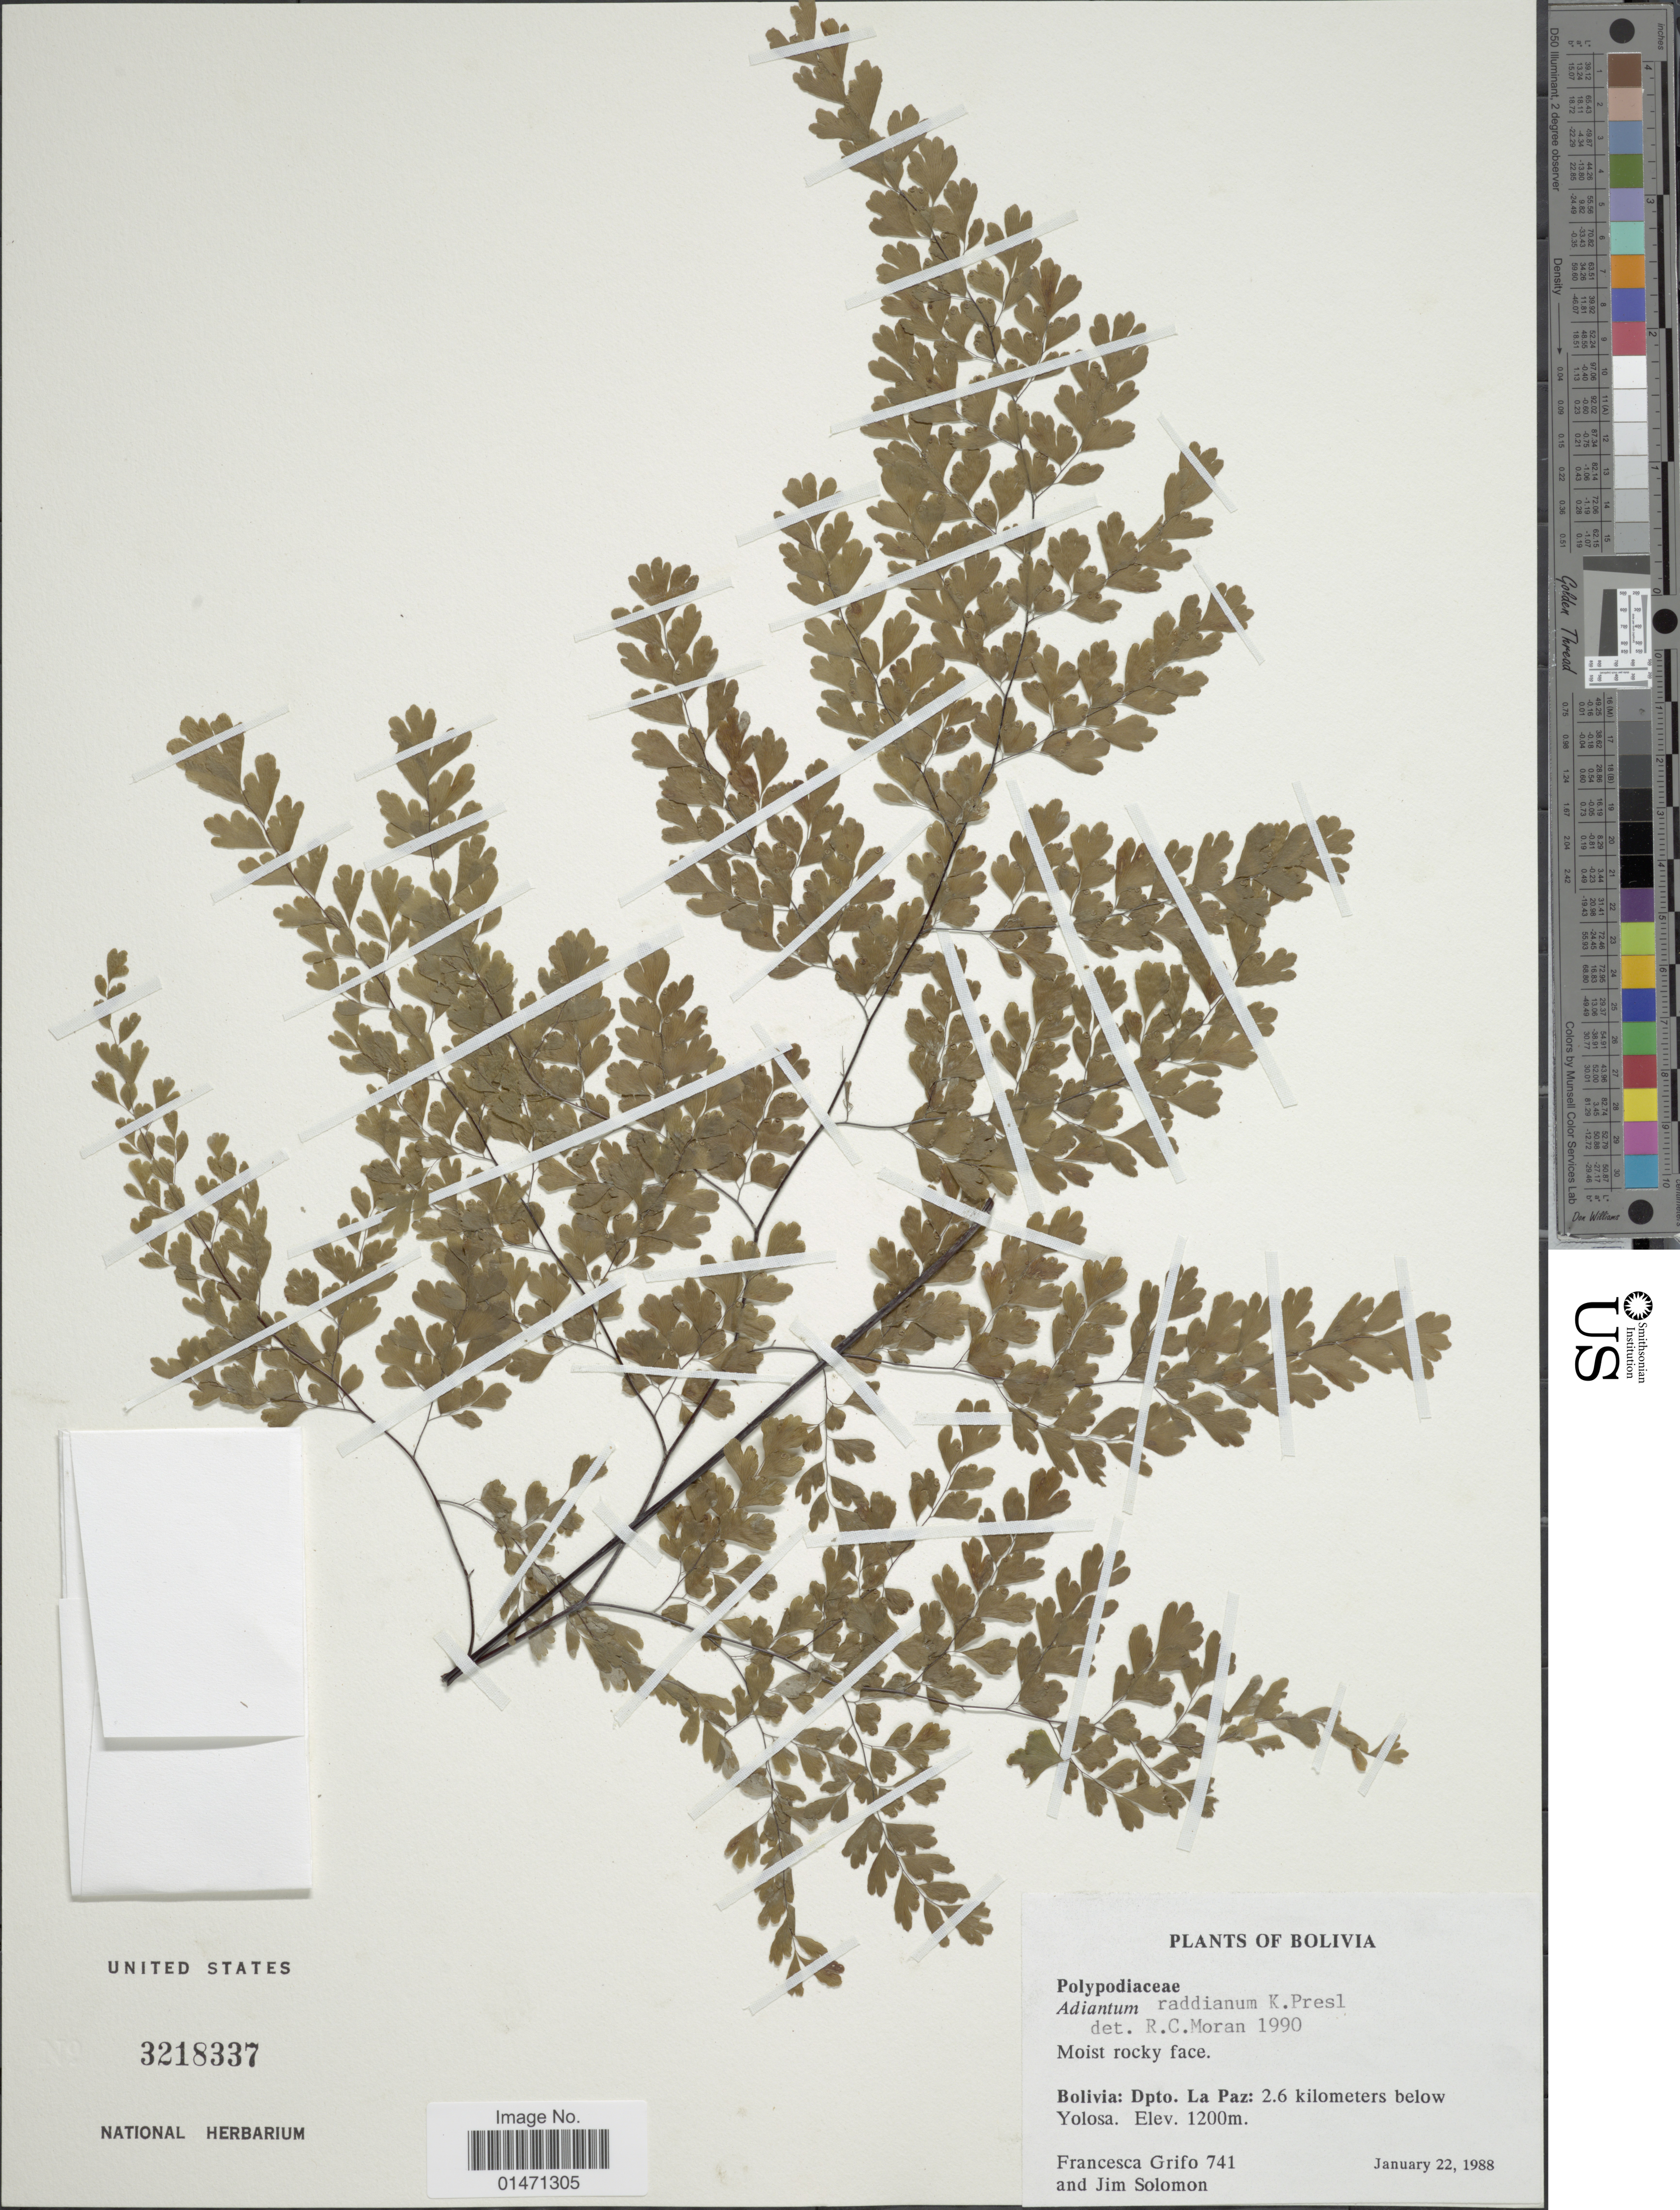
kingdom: Plantae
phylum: Tracheophyta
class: Polypodiopsida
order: Polypodiales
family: Pteridaceae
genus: Adiantum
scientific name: Adiantum raddianum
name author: C. Presl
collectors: F. Grifo & J. Solomon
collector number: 741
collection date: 1988-01-22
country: Bolivia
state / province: La Paz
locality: Plants of Bolivia, Dpto. La Paz: 2.6 km below Yolosa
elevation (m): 1200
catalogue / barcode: US 3218337